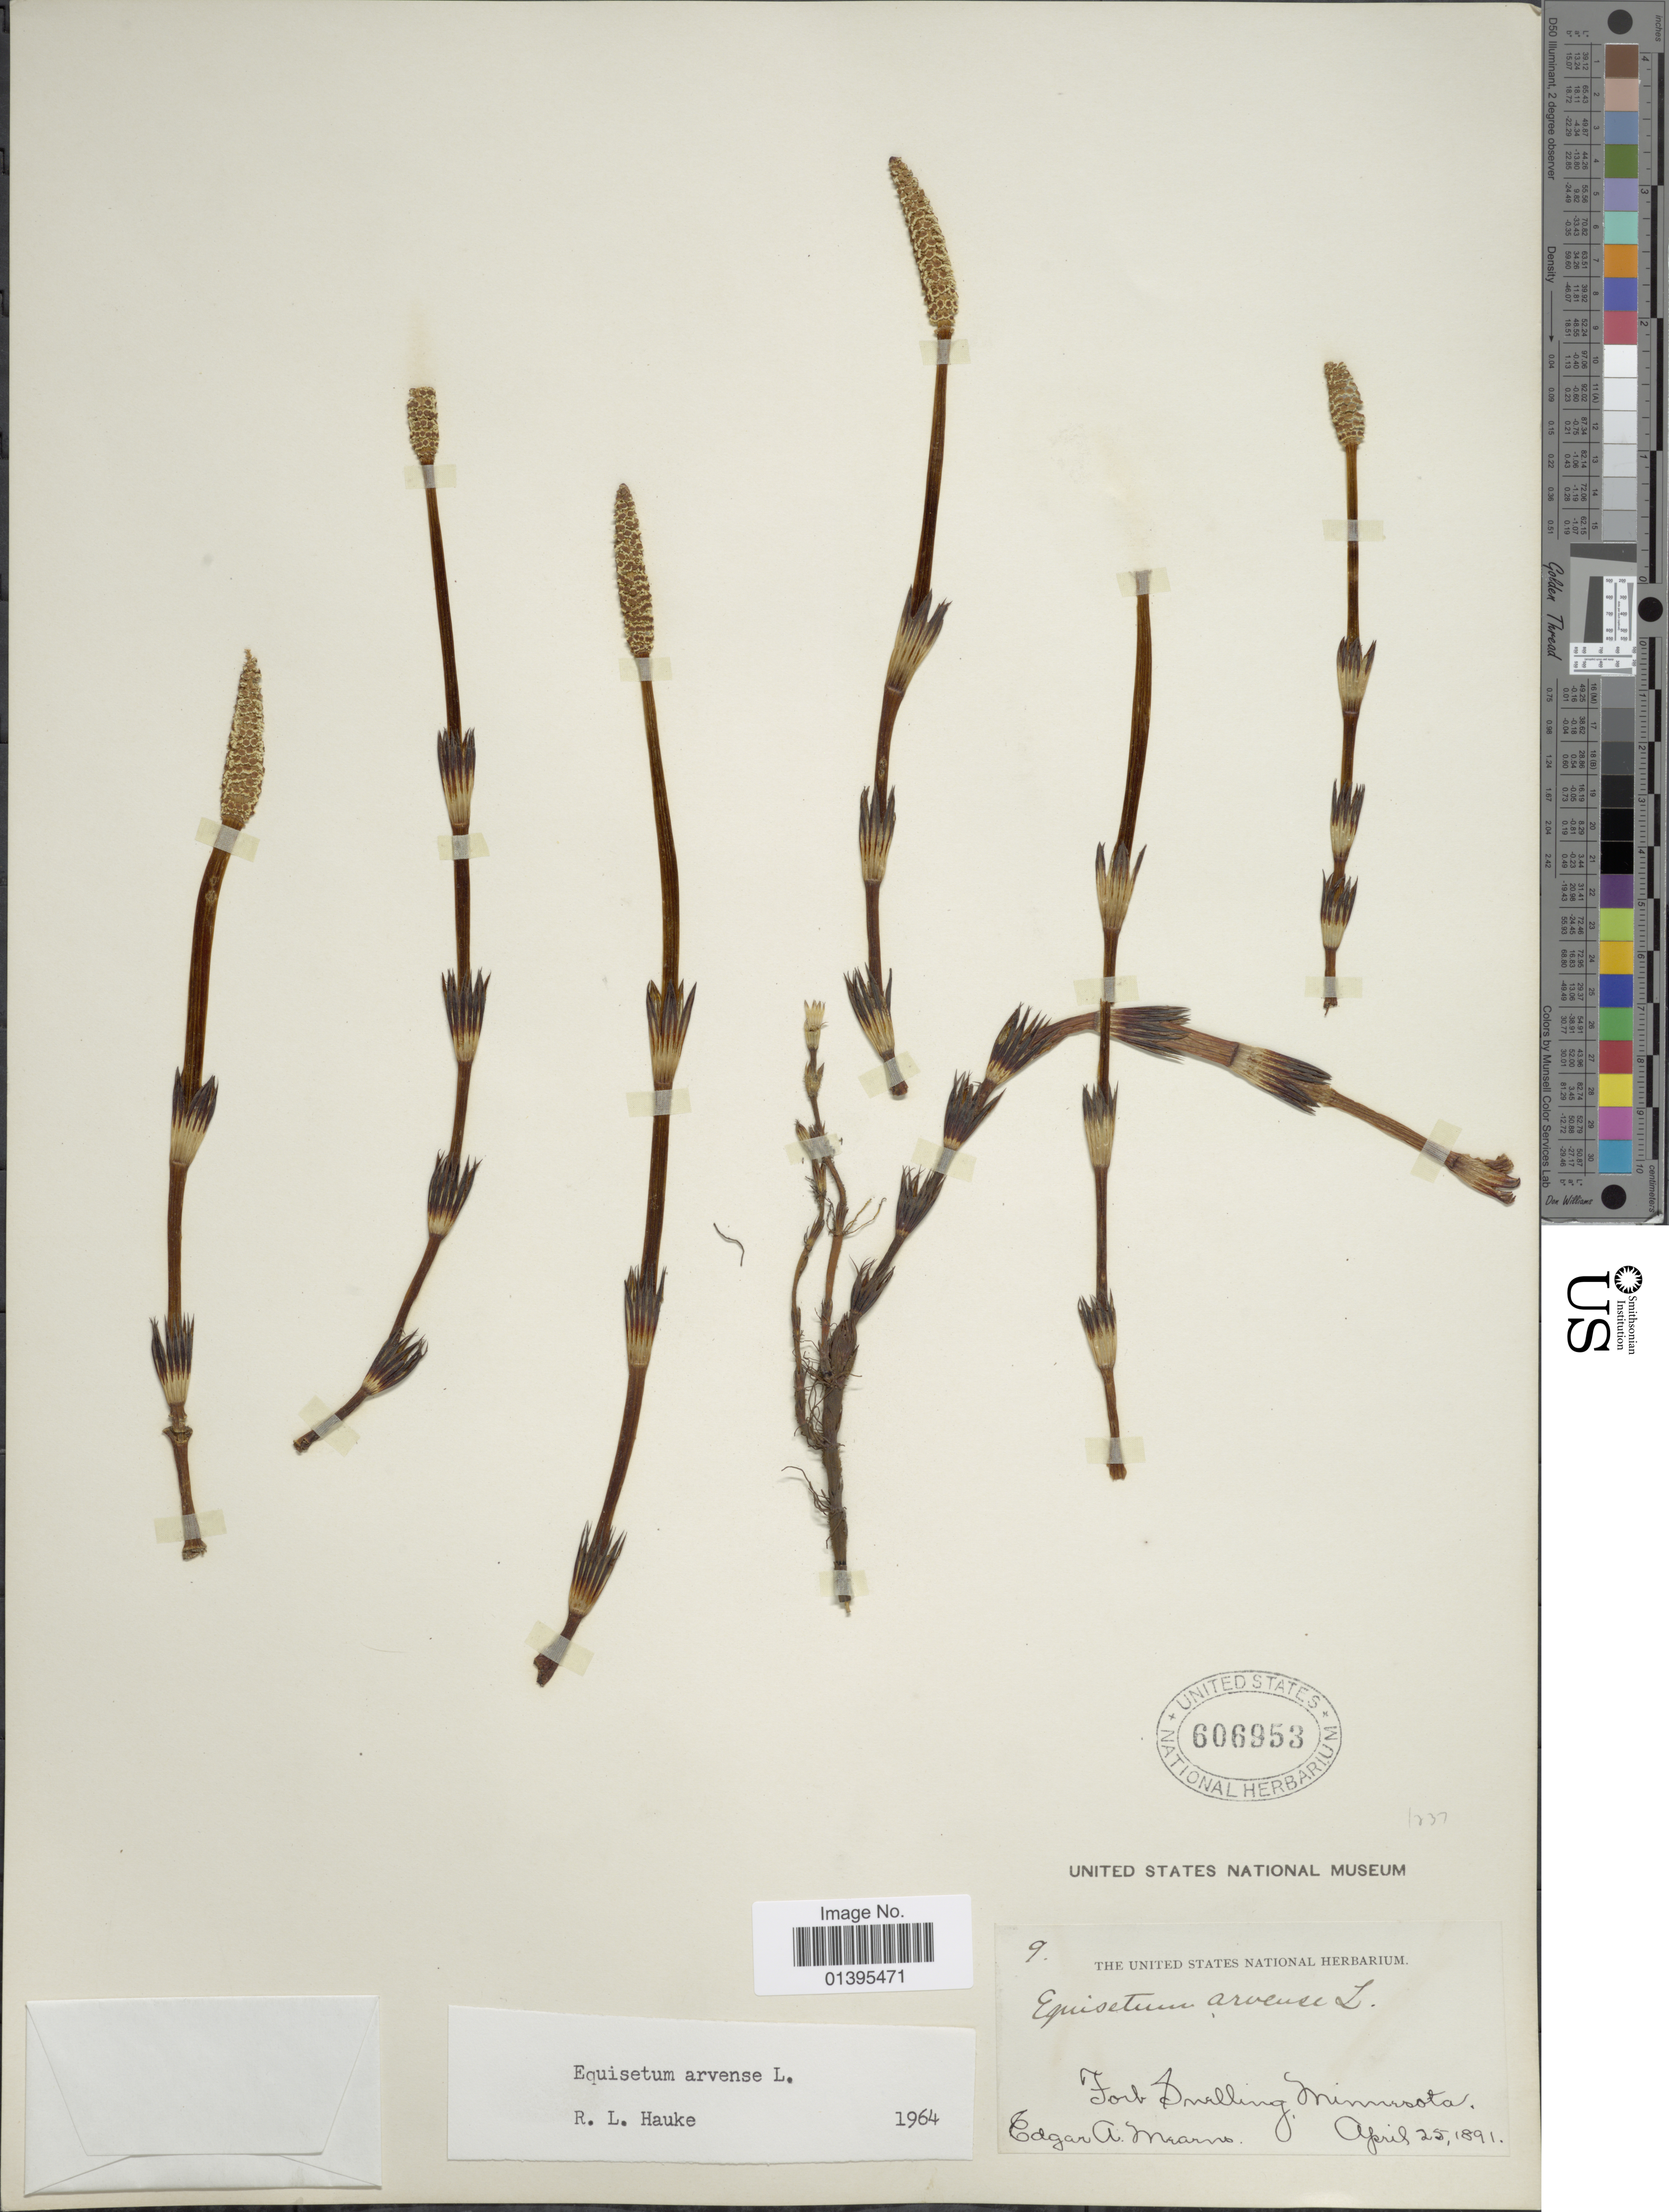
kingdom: Plantae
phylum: Tracheophyta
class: Polypodiopsida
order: Equisetales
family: Equisetaceae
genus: Equisetum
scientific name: Equisetum arvense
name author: L.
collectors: E. A. Mearns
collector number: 9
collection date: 1891-04-25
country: United States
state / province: Minnesota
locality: Fort Snelling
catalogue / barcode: US 606953